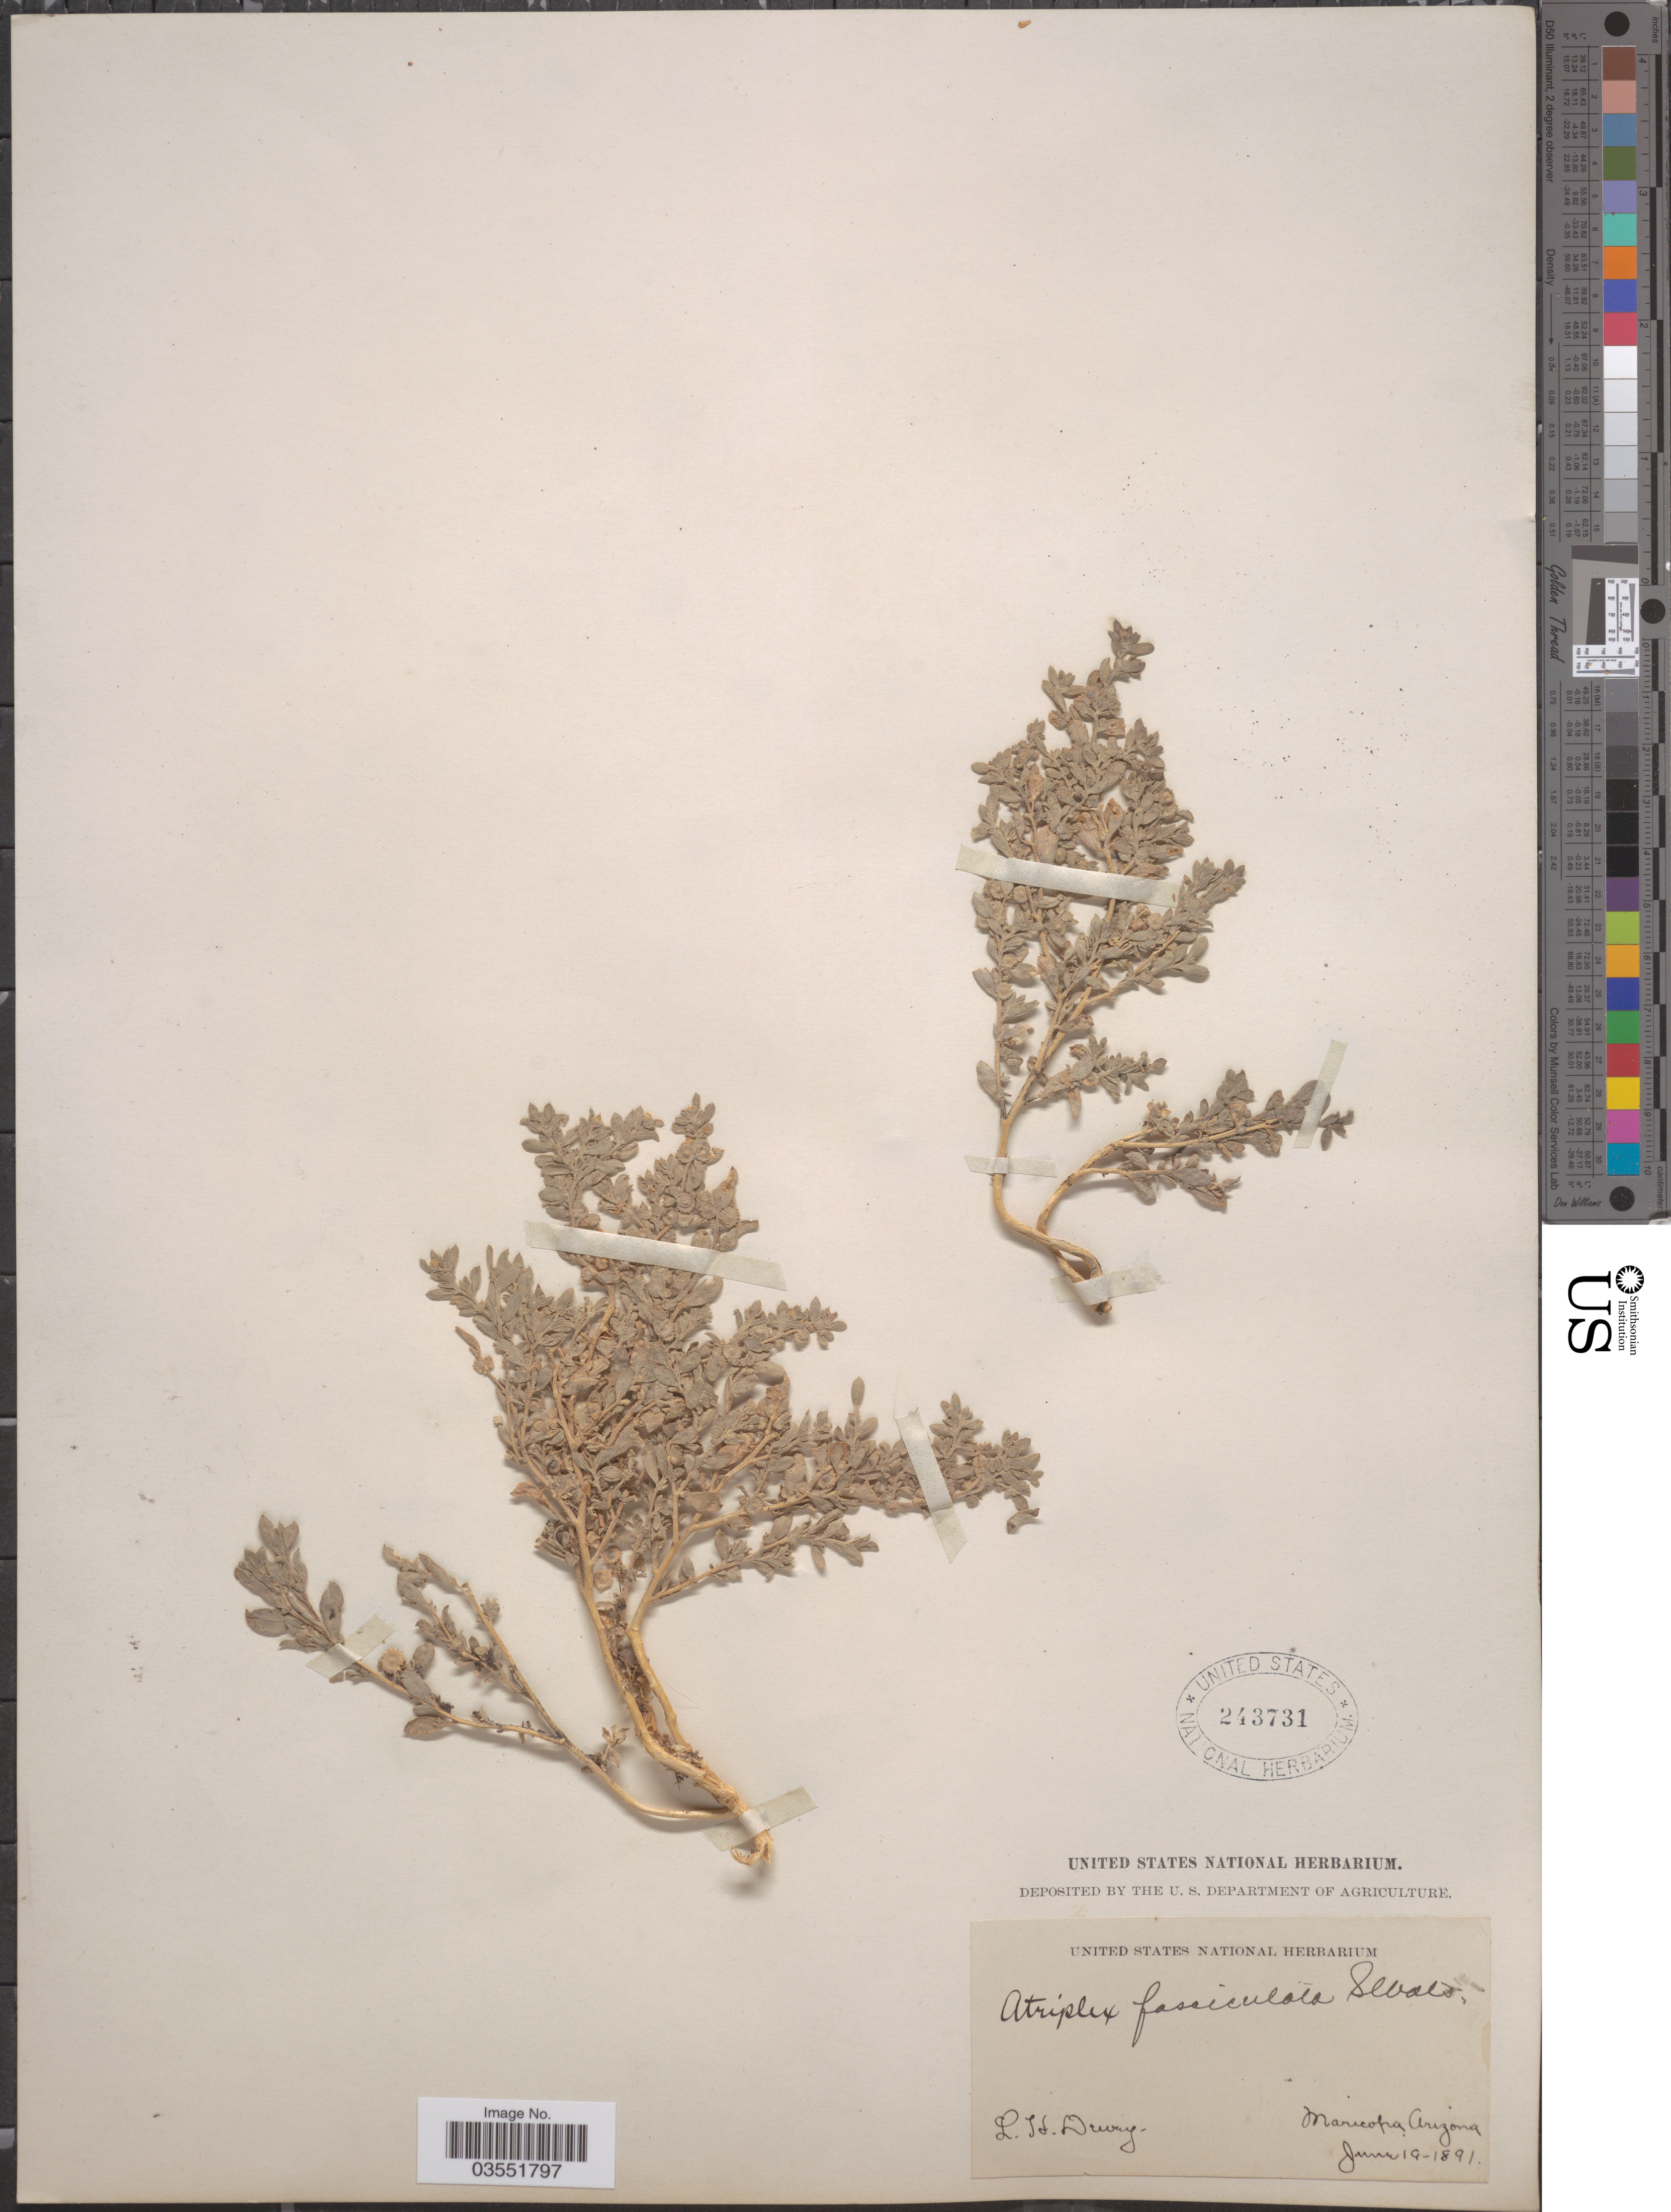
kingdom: Plantae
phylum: Tracheophyta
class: Magnoliopsida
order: Caryophyllales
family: Amaranthaceae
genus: Atriplex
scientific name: Atriplex fasciculata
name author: S. Watson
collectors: L. H. Dewey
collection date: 1891-06-19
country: United States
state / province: Arizona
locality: Maricopa.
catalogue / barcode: US 243731